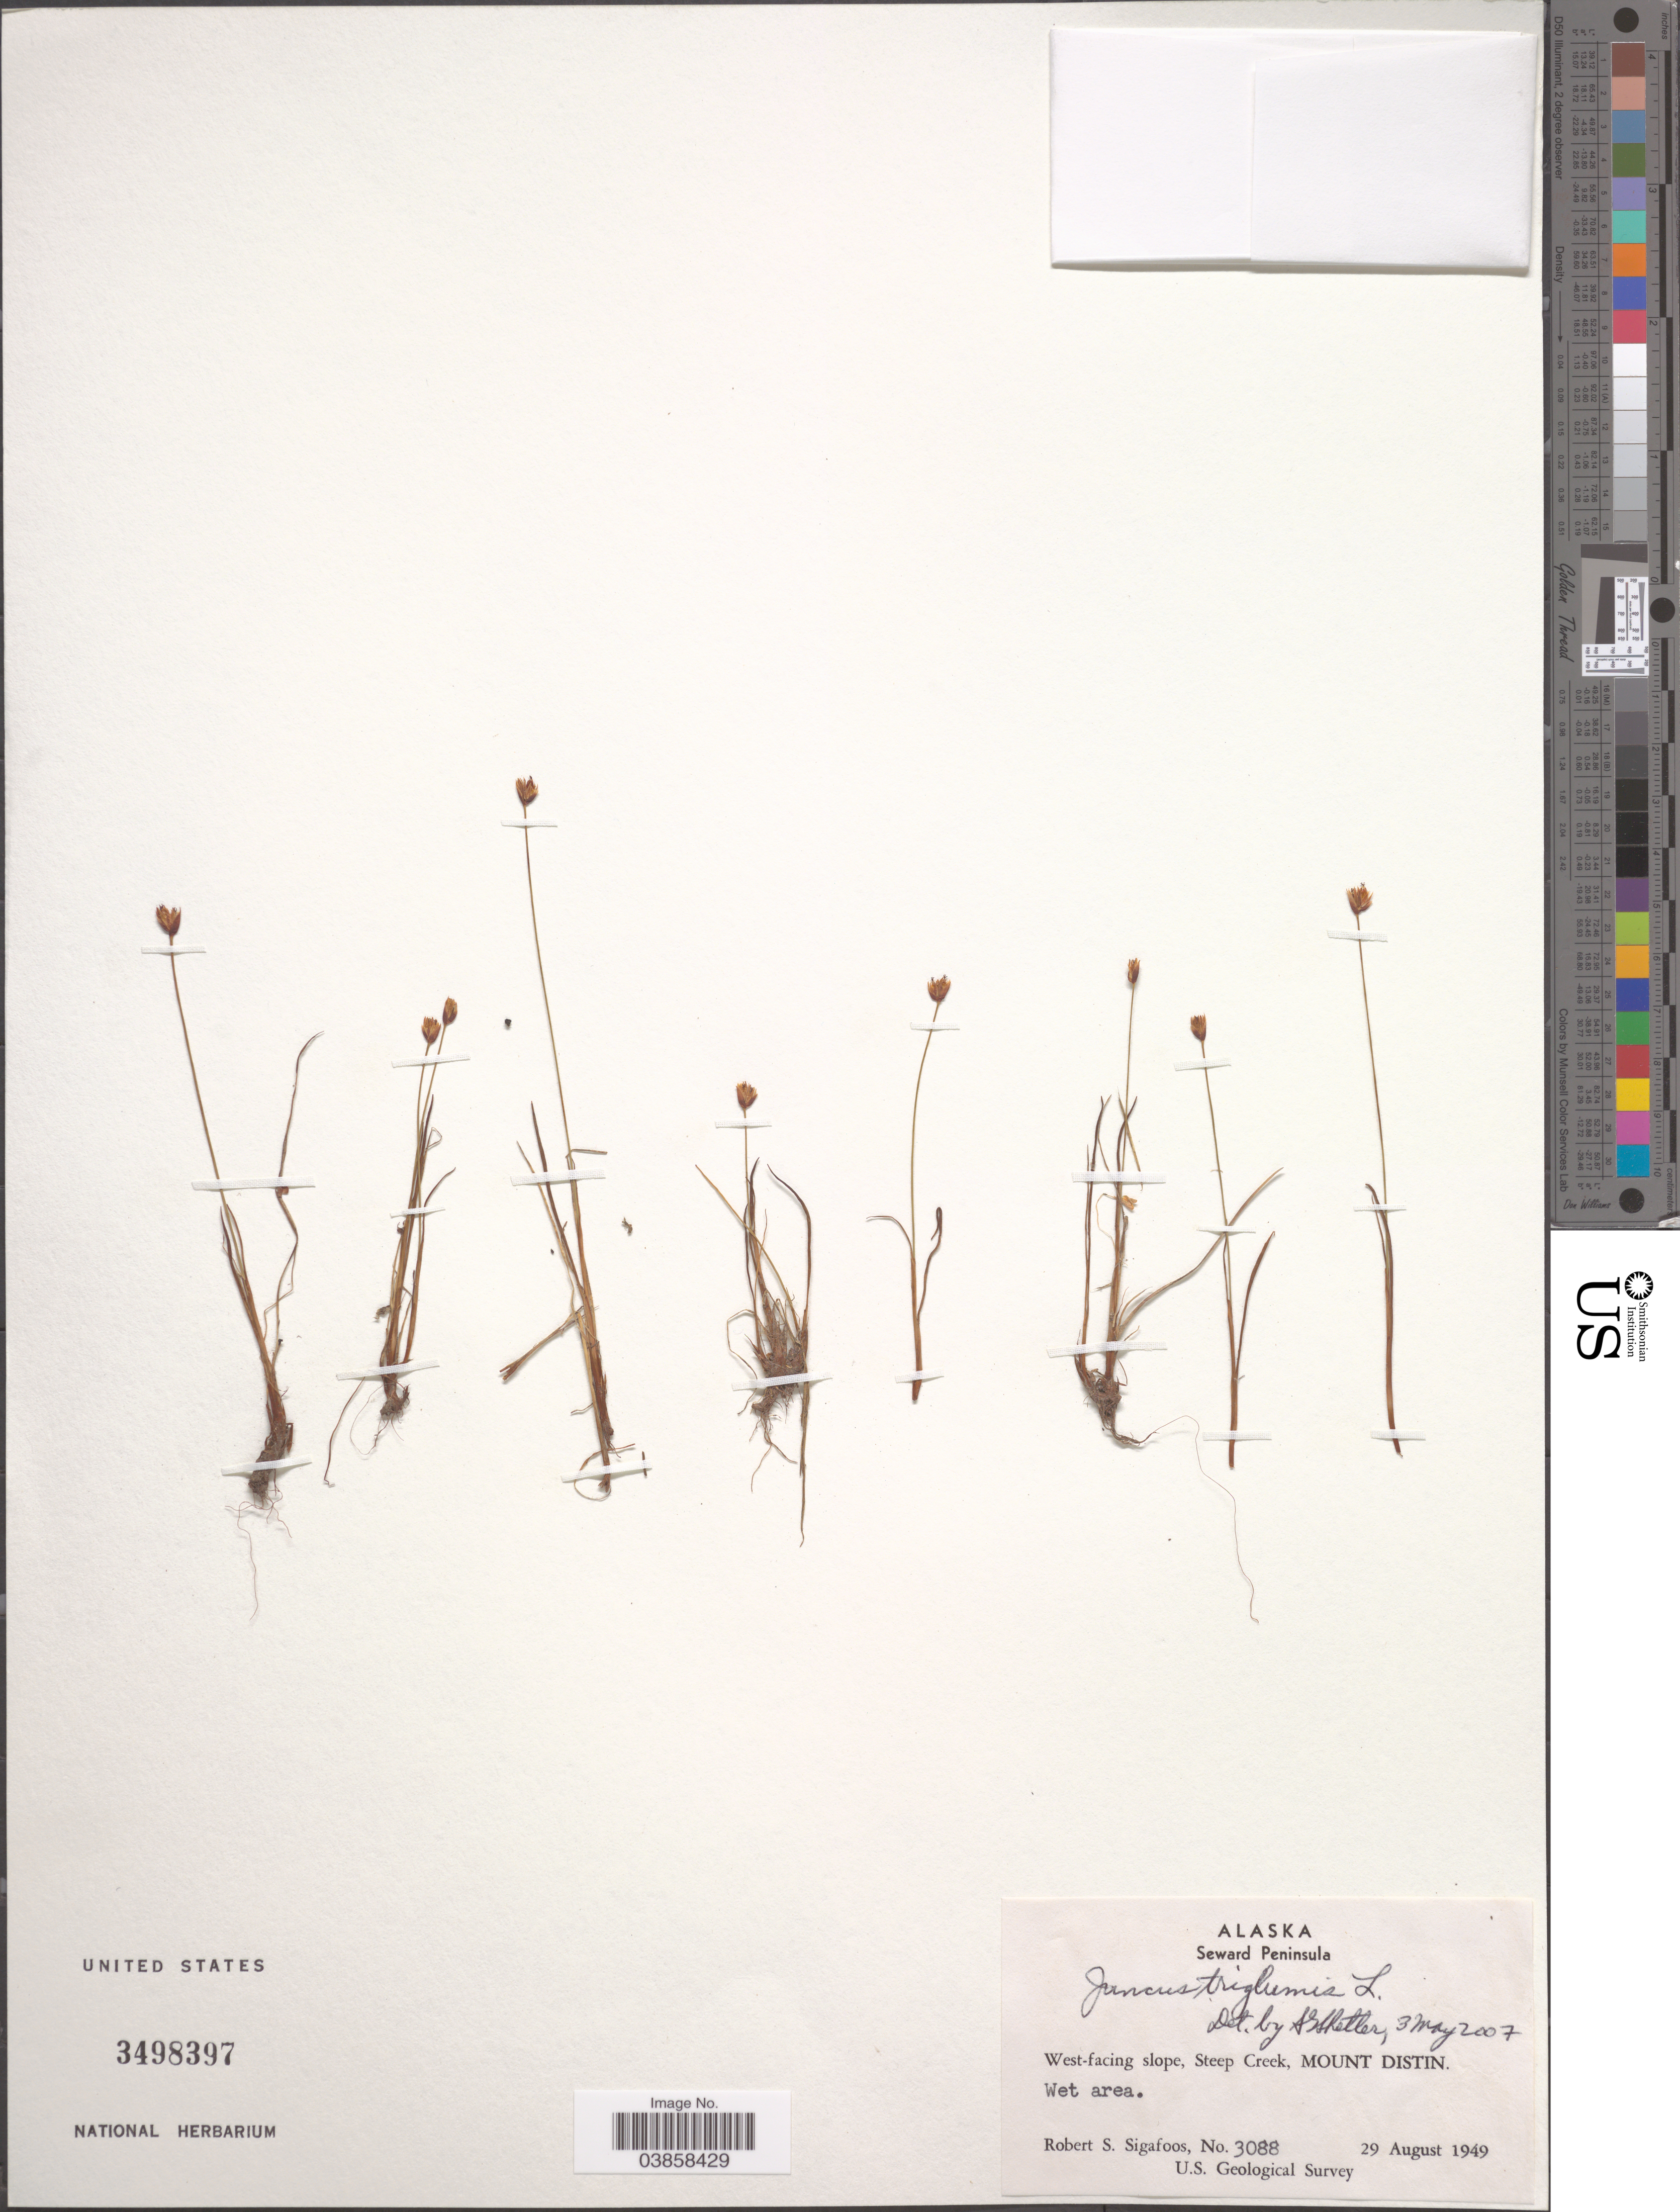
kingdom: Plantae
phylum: Tracheophyta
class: Liliopsida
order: Poales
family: Juncaceae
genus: Juncus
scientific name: Juncus triglumis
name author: L.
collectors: R. Sigafoos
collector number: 3088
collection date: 1949-08-29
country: United States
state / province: Alaska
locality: Seward Peninsula. West-facing slope, Steep Creek, Mount Distin.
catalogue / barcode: US 3498397